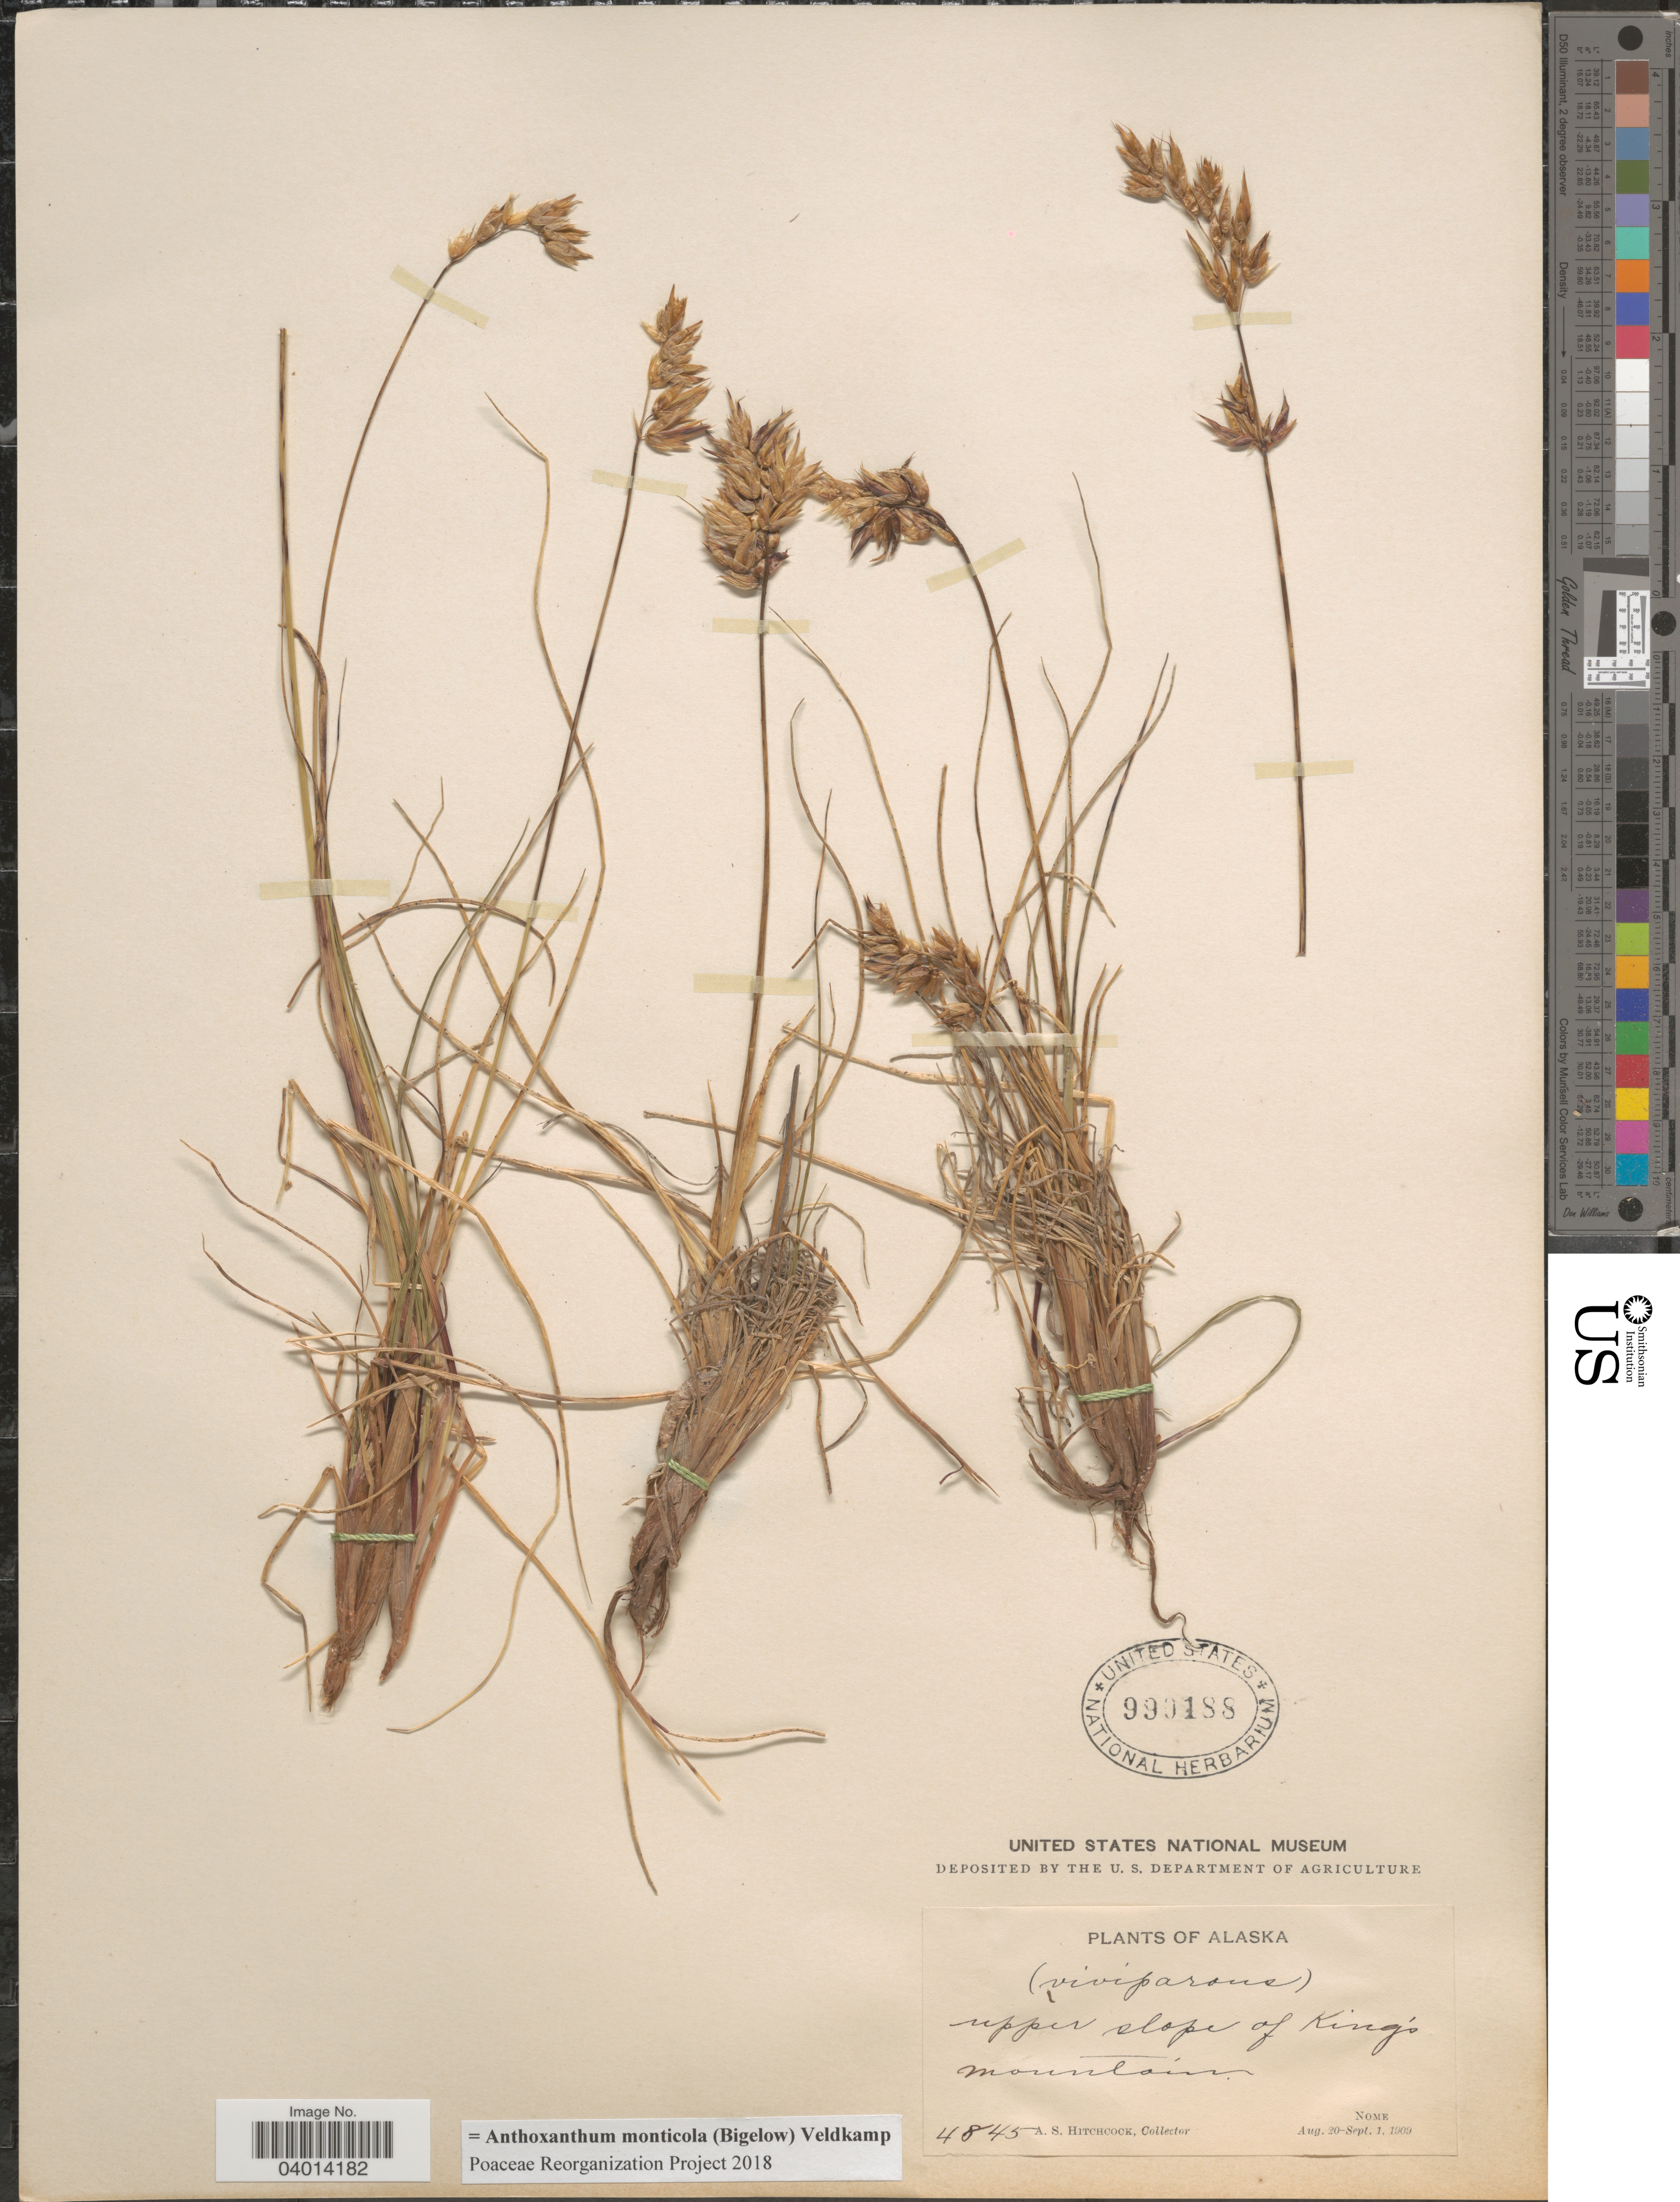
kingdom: Plantae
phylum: Tracheophyta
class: Liliopsida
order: Poales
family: Poaceae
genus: Anthoxanthum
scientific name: Anthoxanthum monticola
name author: (Bigelow) Veldkamp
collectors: A. S. Hitchcock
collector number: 4845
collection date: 1909-08-20/1909-09-01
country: United States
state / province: Alaska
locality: Upper slope of King's mountain. Nome.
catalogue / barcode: US 990188